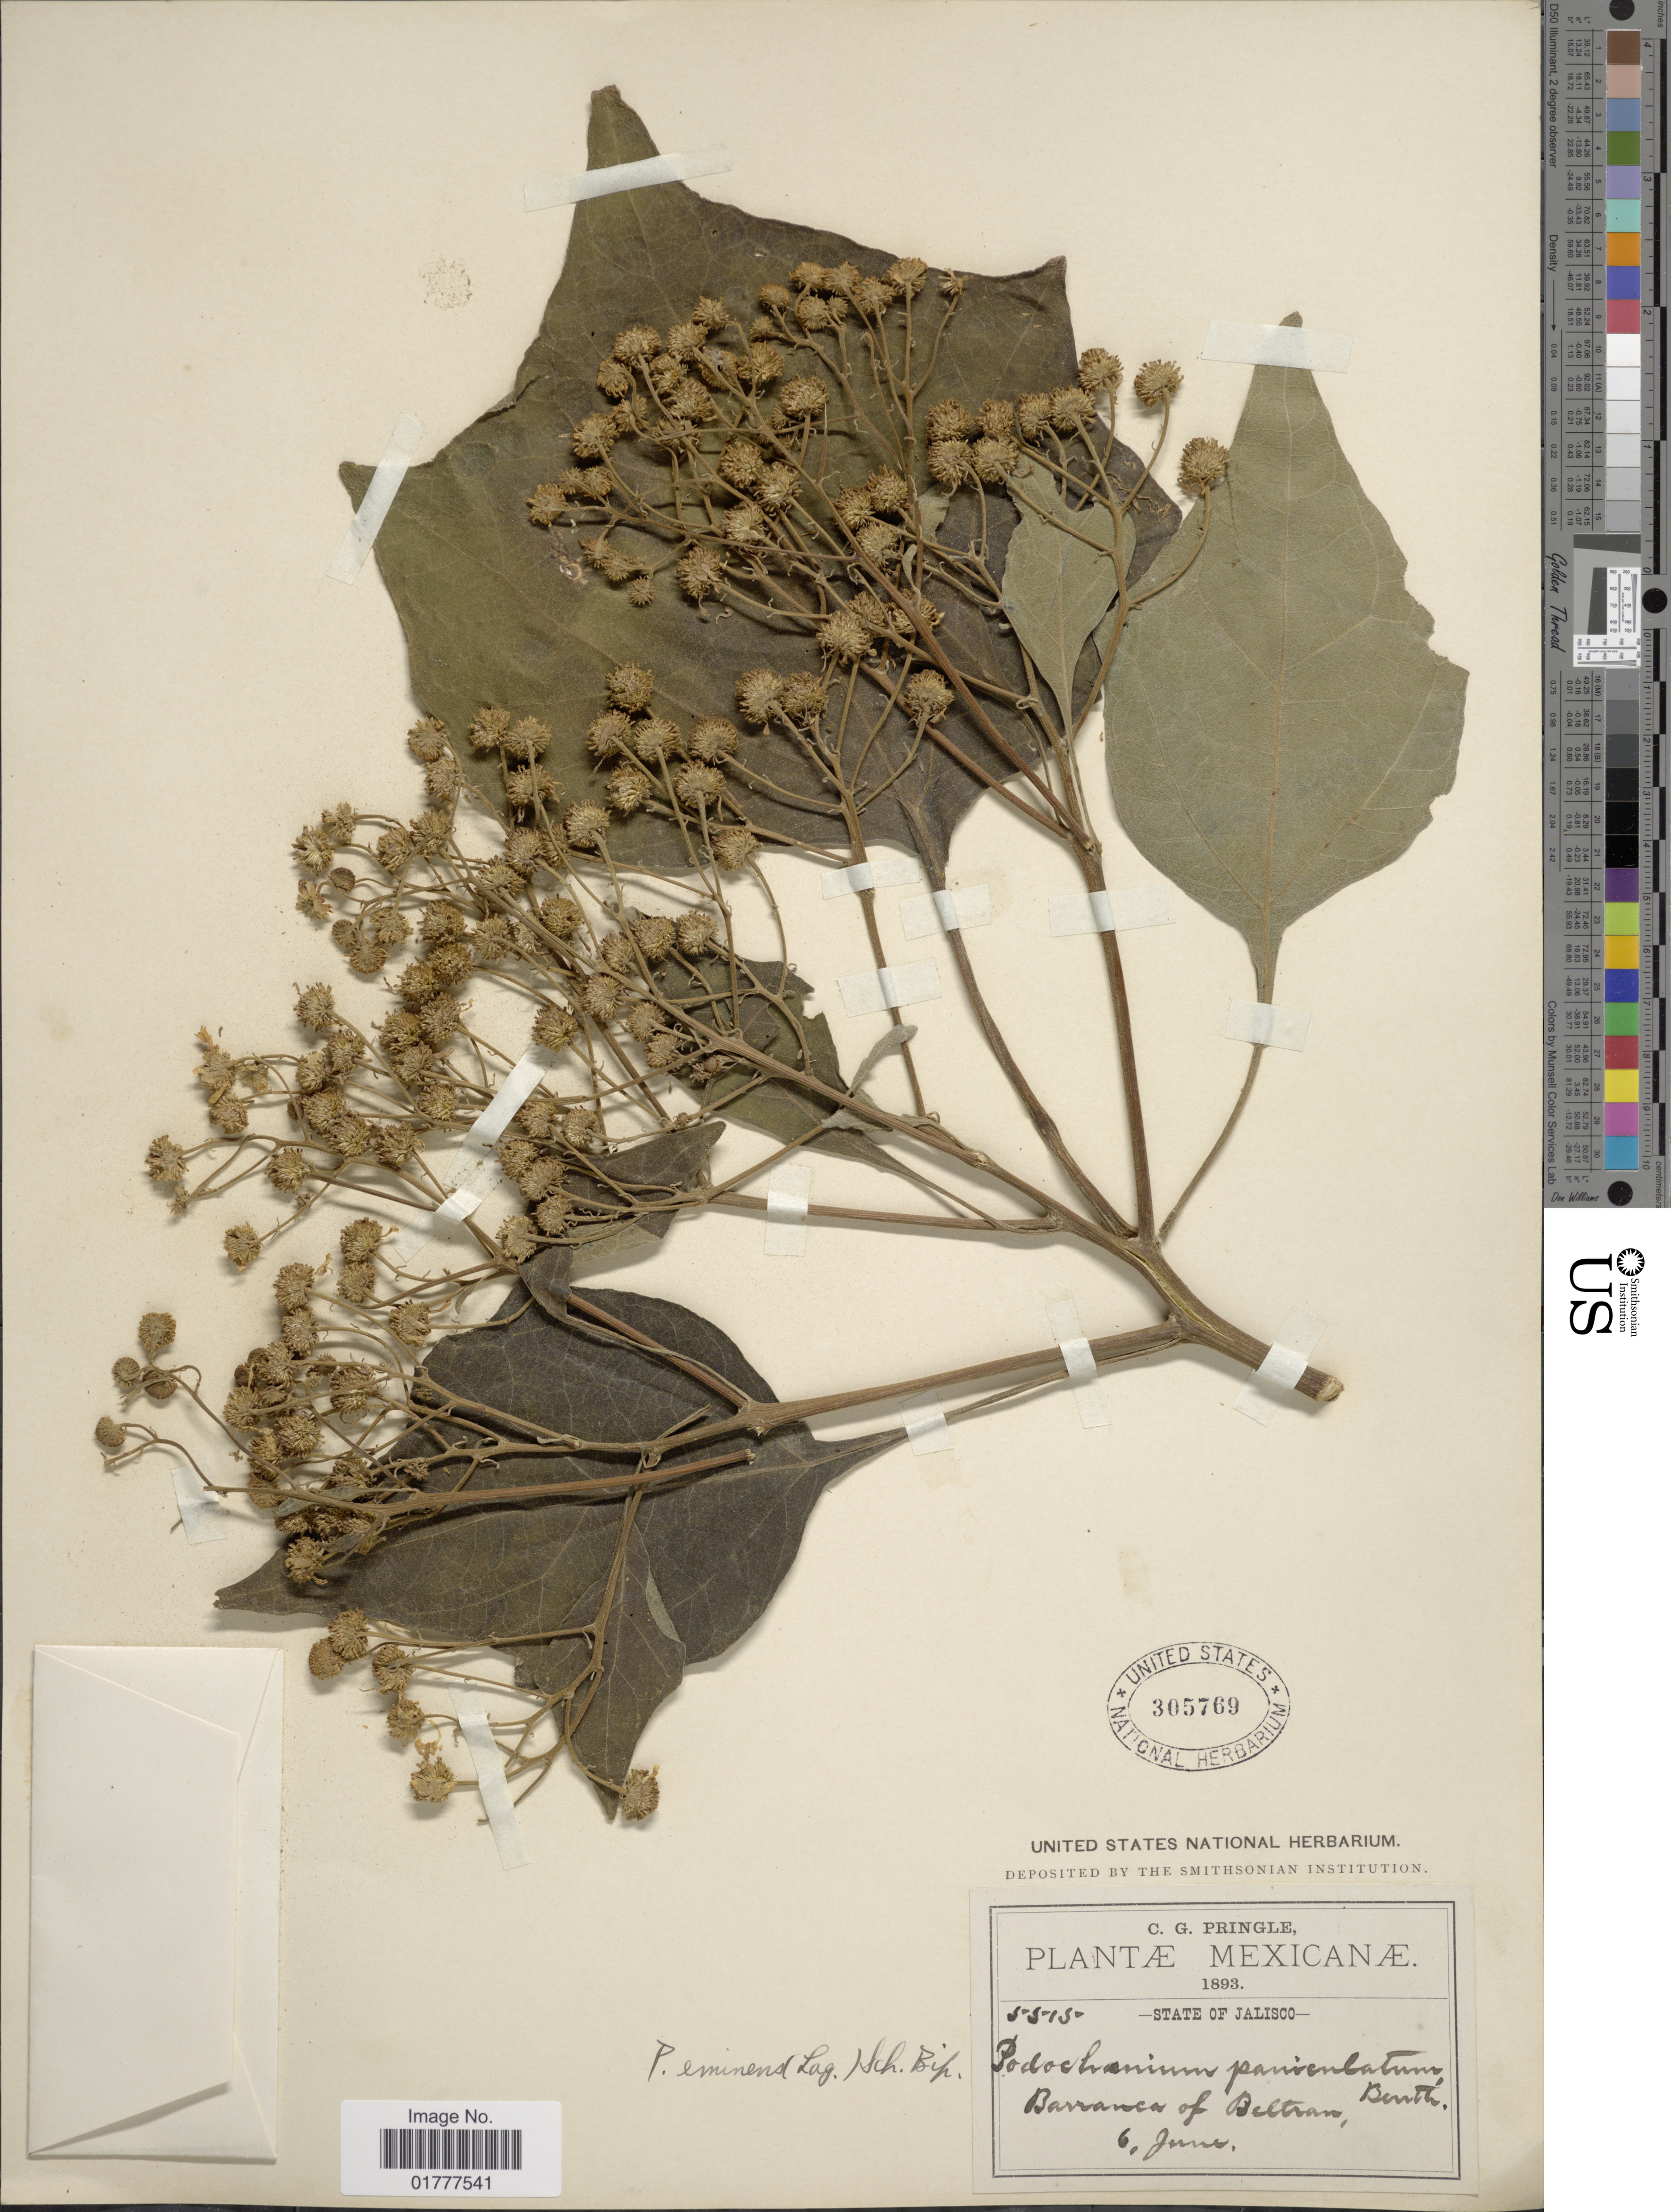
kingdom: Plantae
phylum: Tracheophyta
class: Magnoliopsida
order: Asterales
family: Asteraceae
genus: Podachaenium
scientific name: Podachaenium eminens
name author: (Lag.) Sch. Bip. ex Sch. Bip.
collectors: C. G. Pringle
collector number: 5515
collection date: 1893-06-06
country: Mexico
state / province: Jalisco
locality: Barranca of Beltram.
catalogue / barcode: US 305769